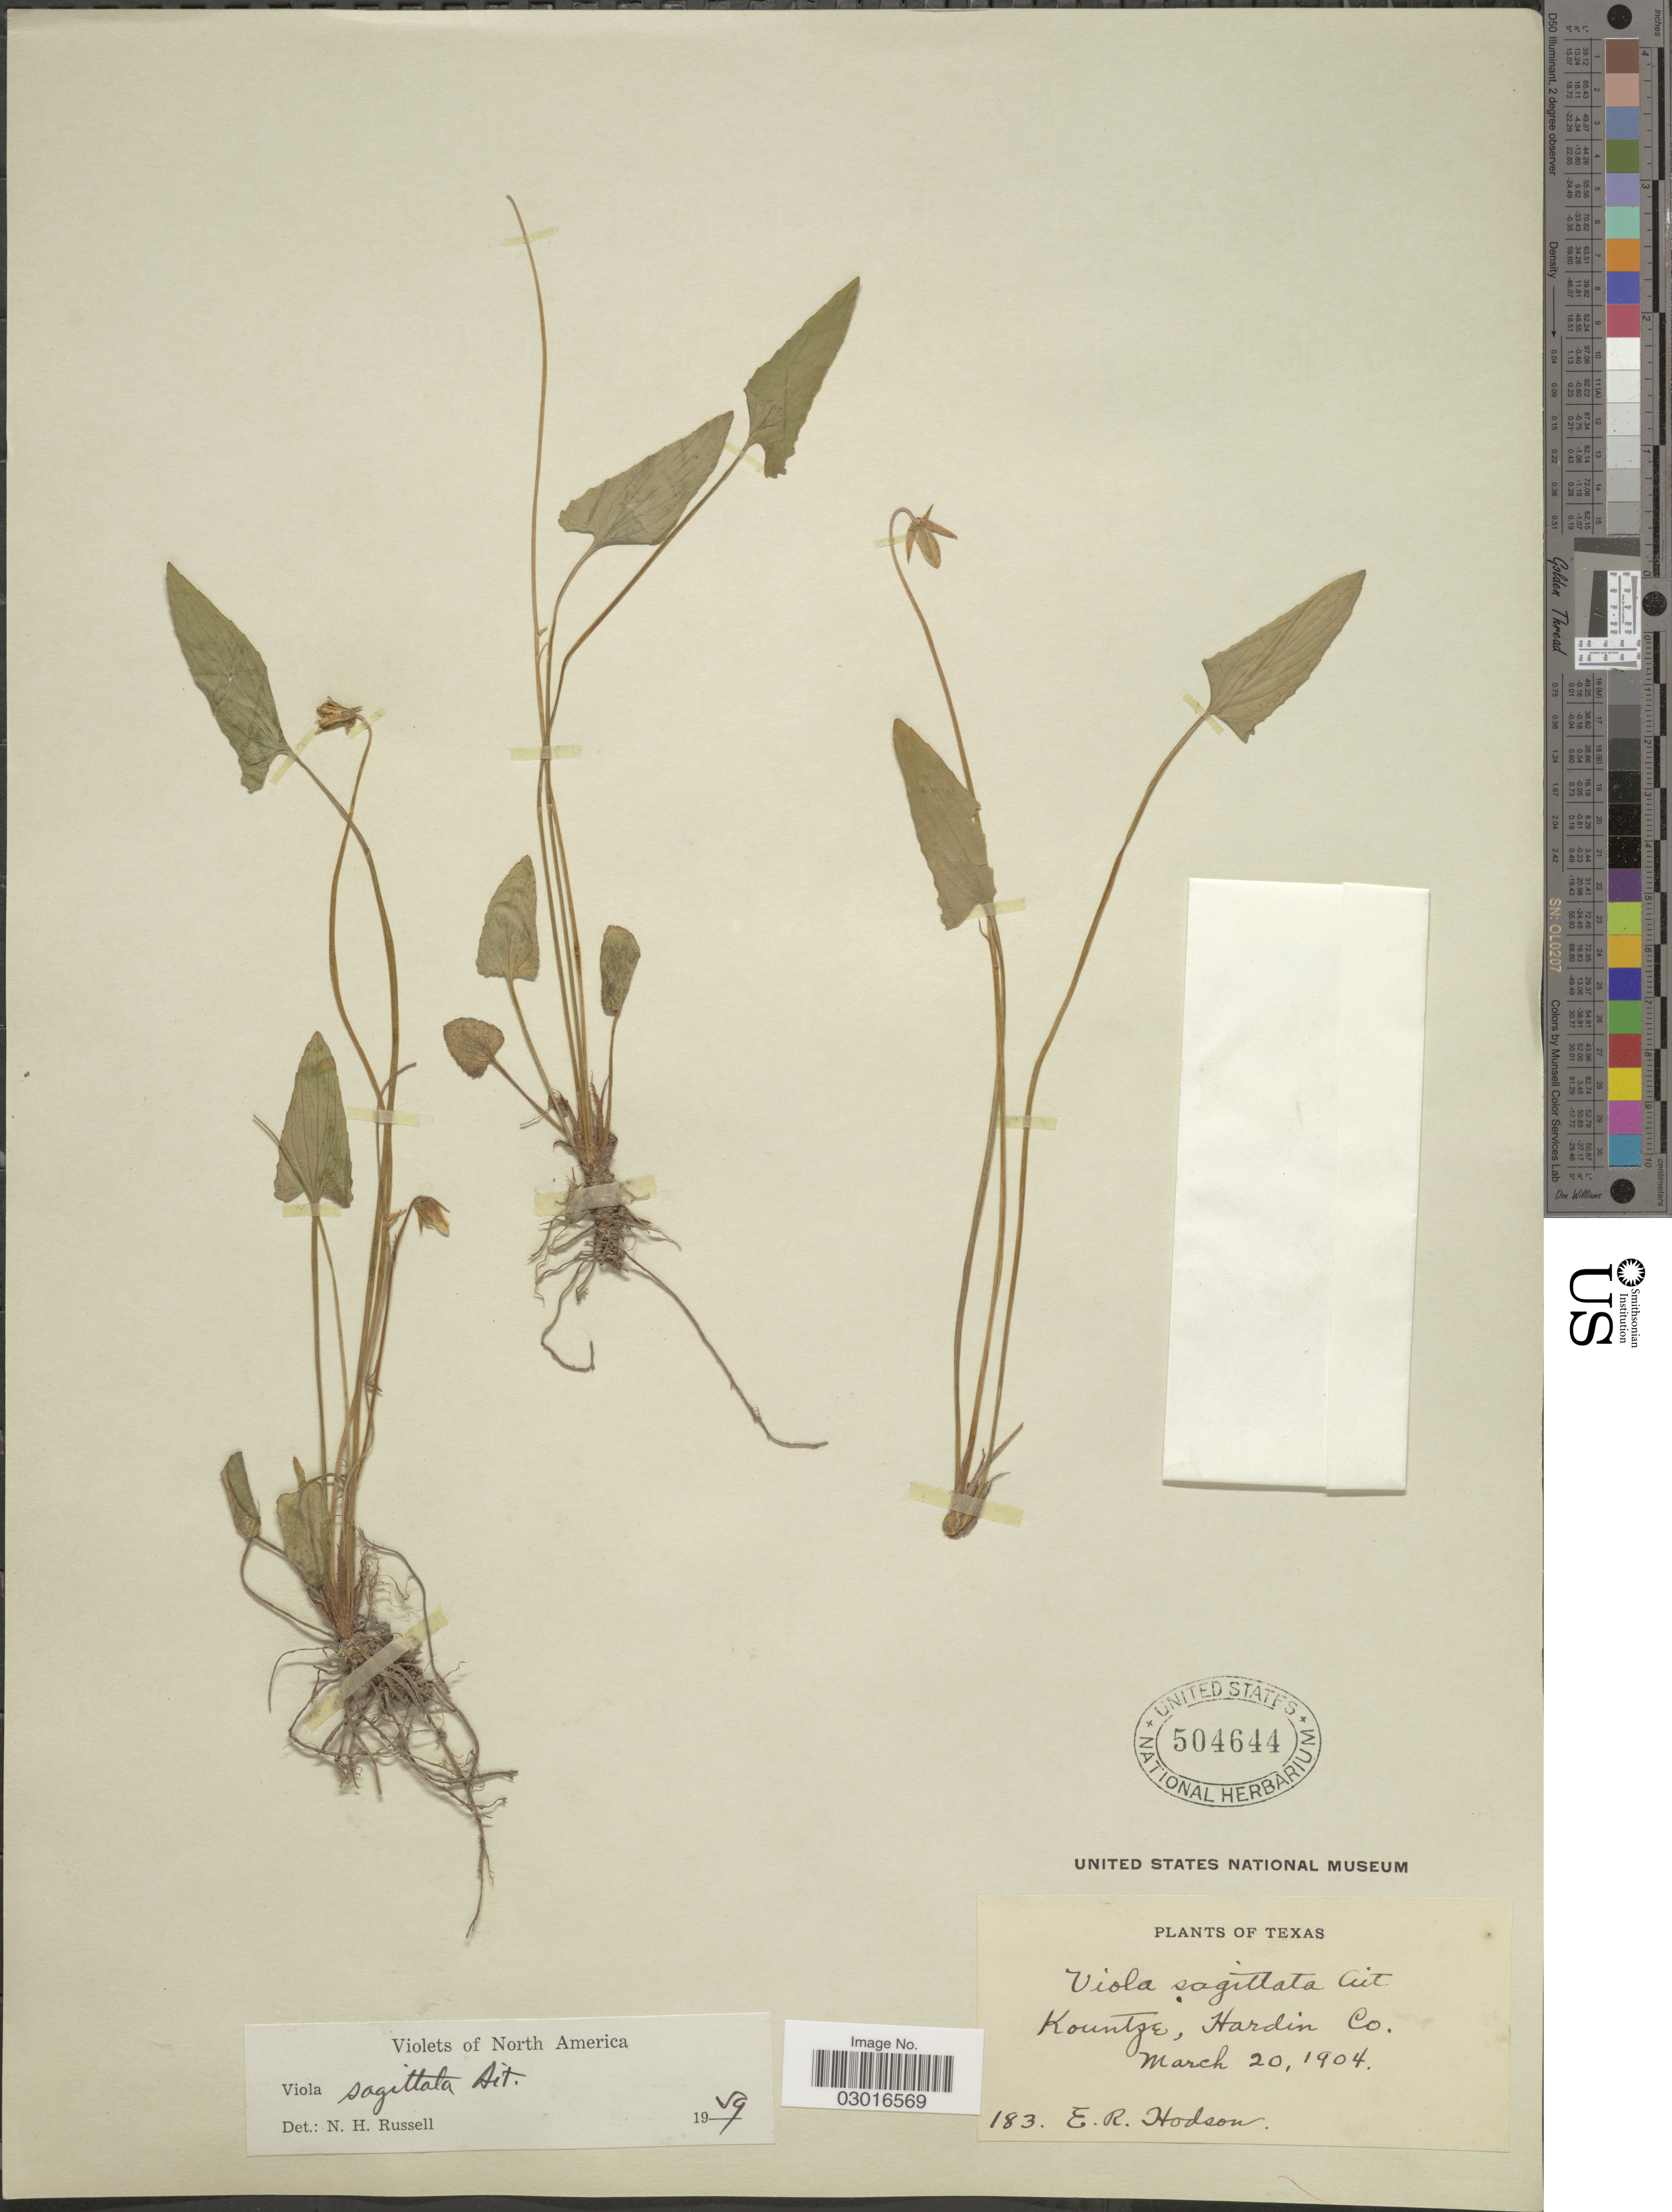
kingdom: Plantae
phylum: Tracheophyta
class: Magnoliopsida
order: Malpighiales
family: Violaceae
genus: Viola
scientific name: Viola sagittata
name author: Aiton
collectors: E. Hodson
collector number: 183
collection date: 1904-03-20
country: United States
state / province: Texas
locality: Kountze, Hardin Co.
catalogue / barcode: US 504644